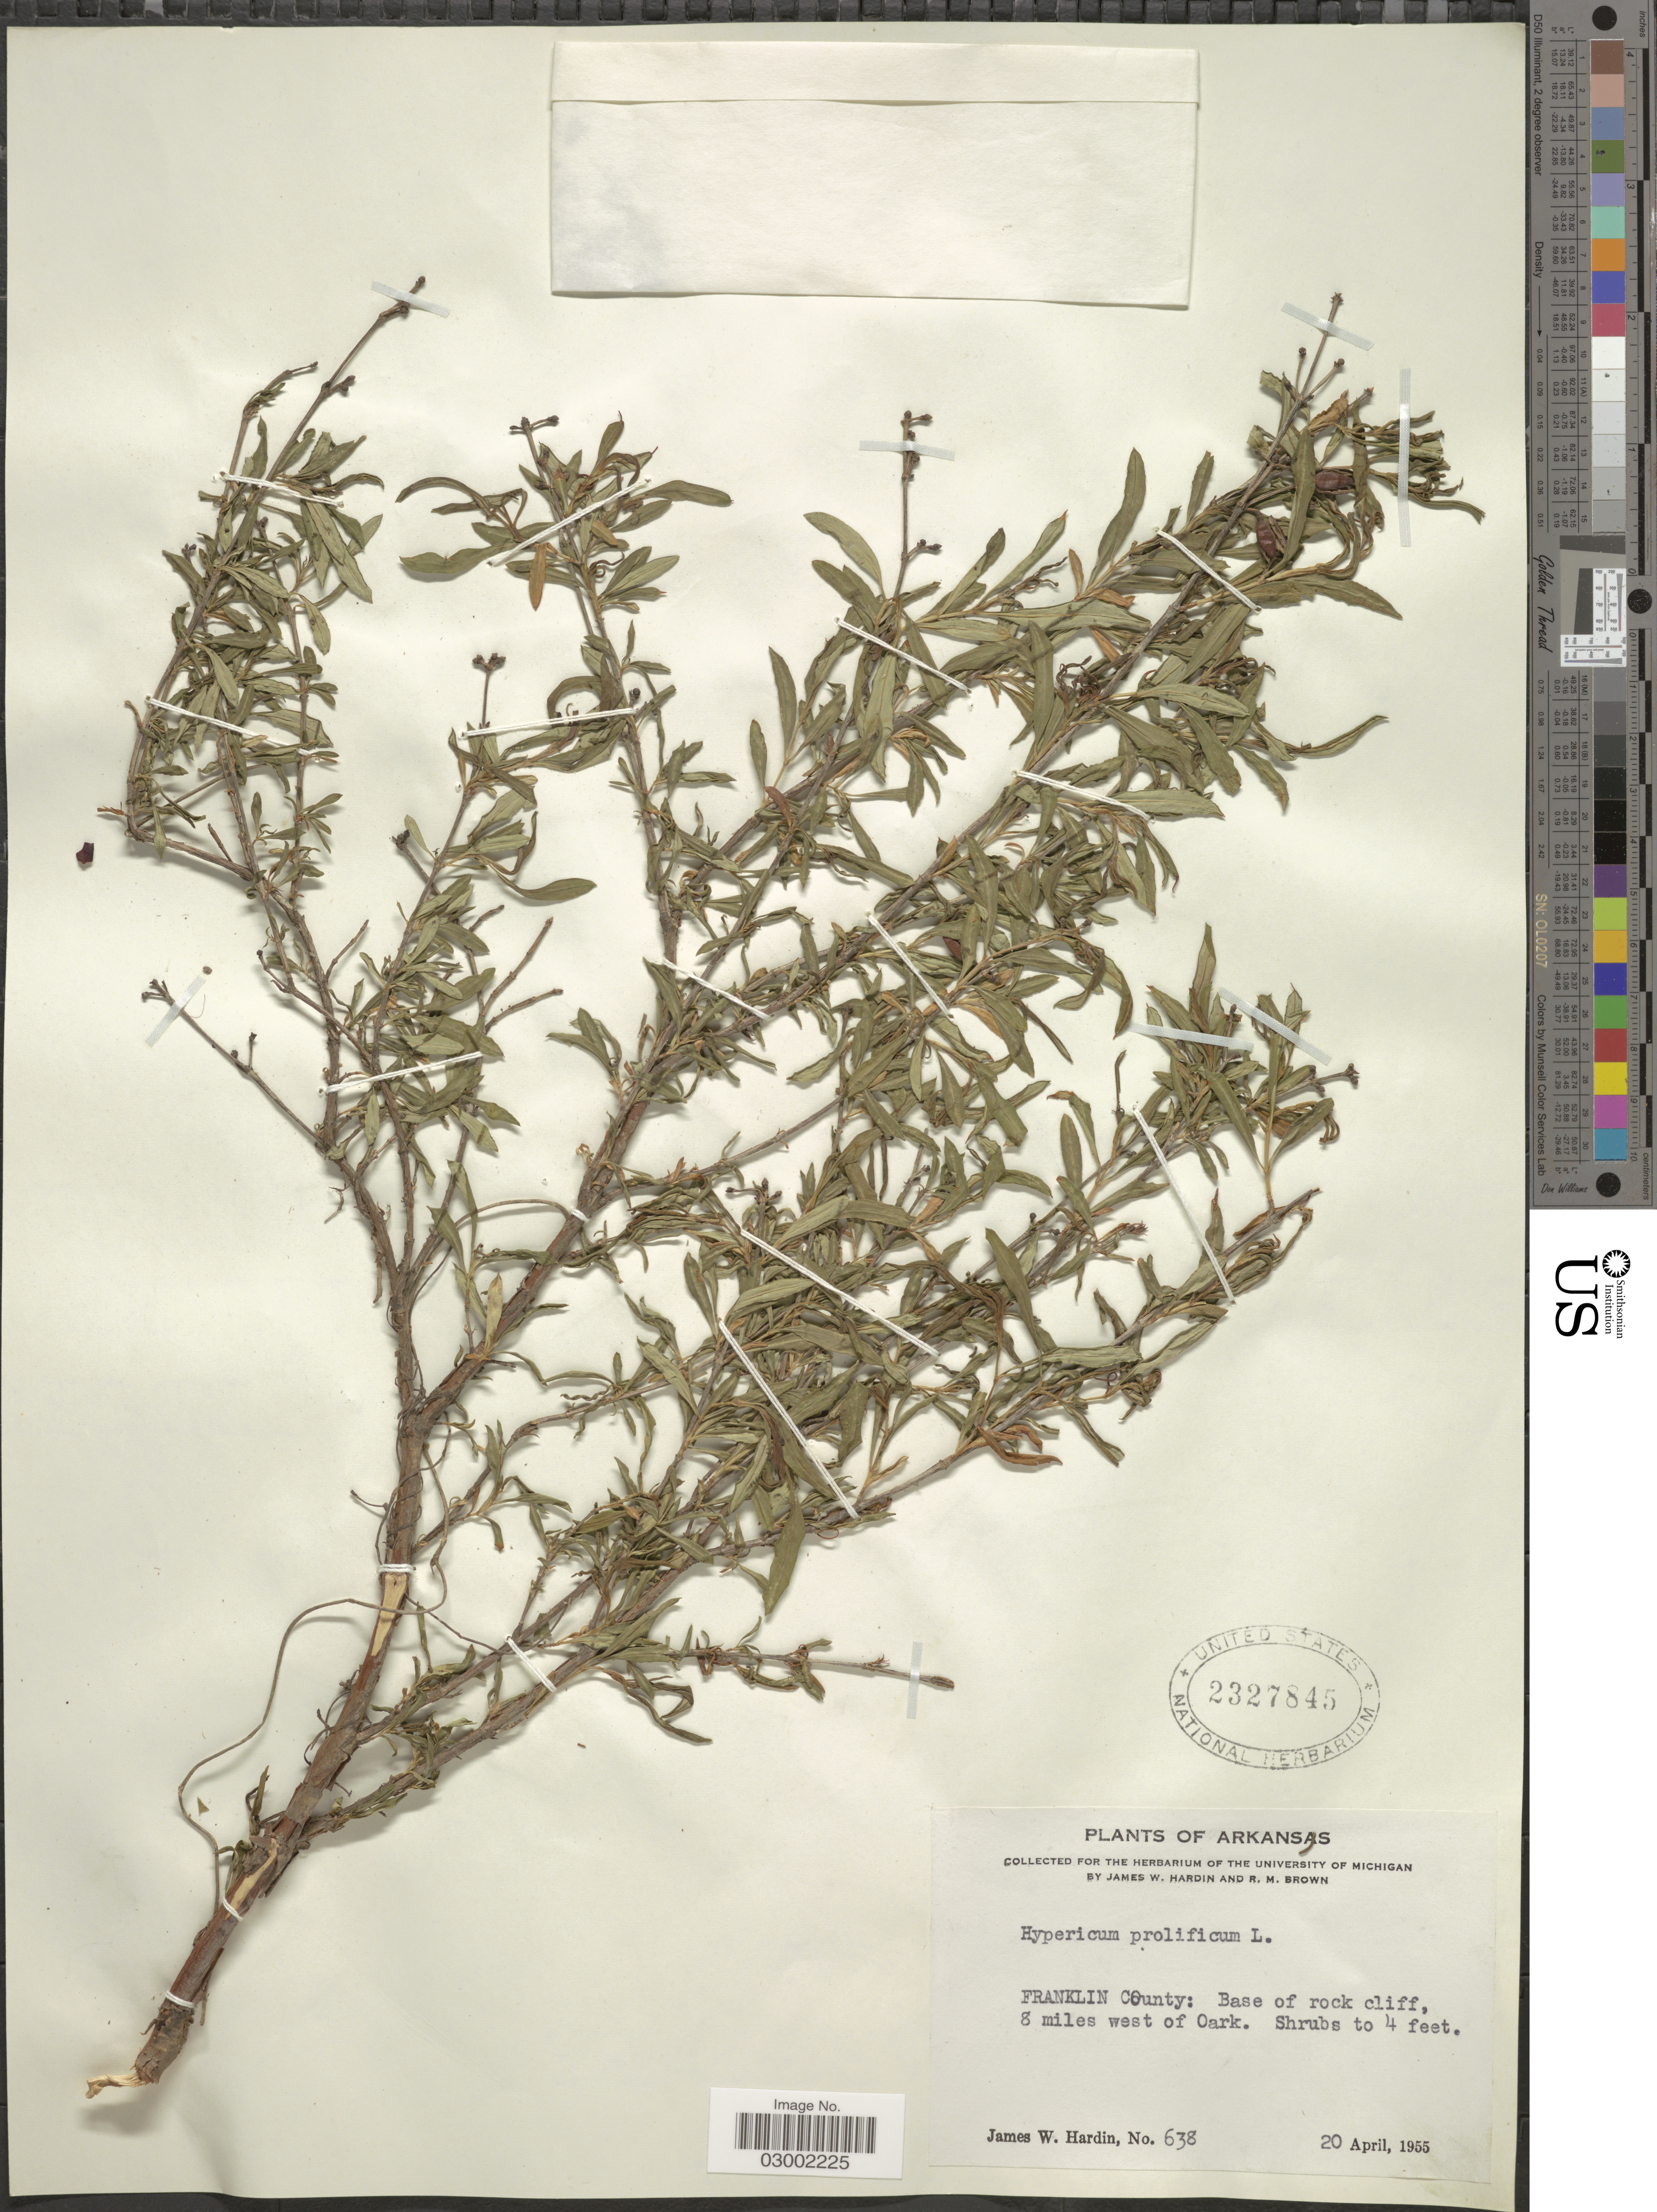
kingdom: Plantae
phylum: Tracheophyta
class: Magnoliopsida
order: Malpighiales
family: Hypericaceae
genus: Hypericum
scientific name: Hypericum prolificum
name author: L.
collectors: J. W. Hardin & R. Brown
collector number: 638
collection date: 1955-04-20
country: United States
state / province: Arkansas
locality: Franklin County: 8 miles west of Oark.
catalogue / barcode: US 2327845